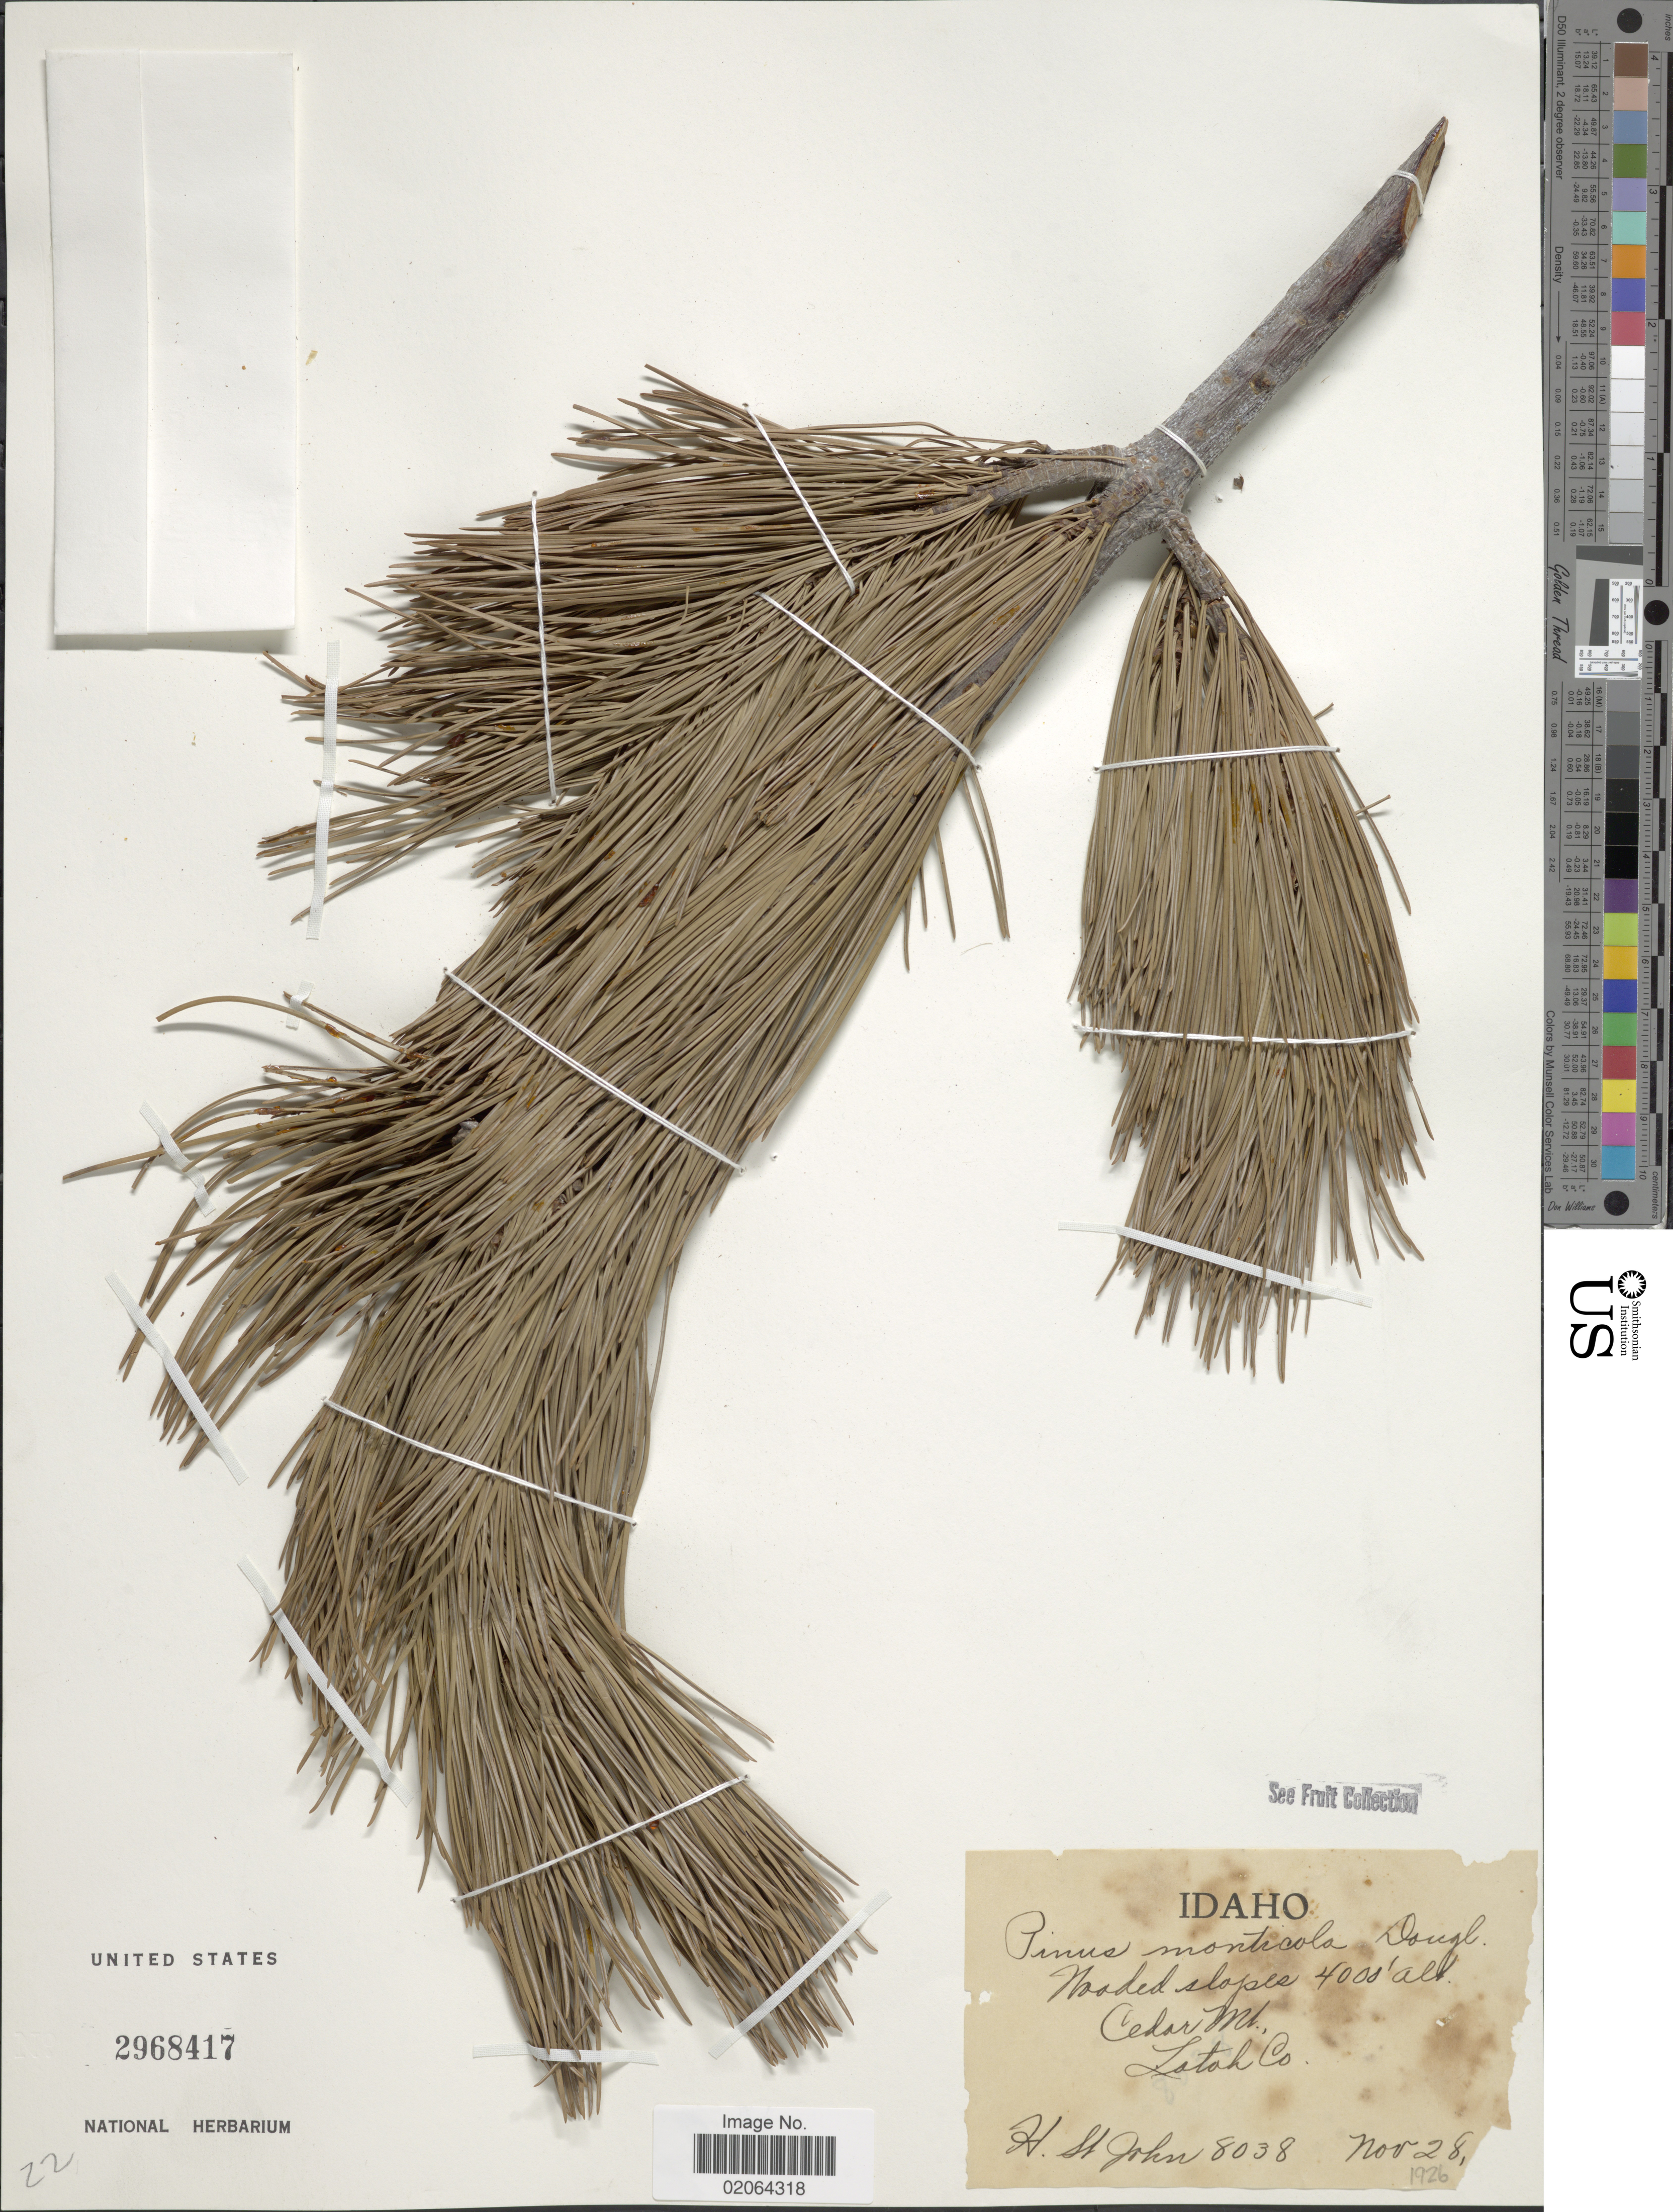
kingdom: Plantae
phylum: Tracheophyta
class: Pinopsida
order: Pinales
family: Pinaceae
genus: Pinus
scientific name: Pinus monticola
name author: Douglas ex D. Don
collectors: H. St. John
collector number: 8038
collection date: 1926-11-28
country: United States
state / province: Idaho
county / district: Latah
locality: Model Slopes Cedar Mt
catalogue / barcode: US 2968417